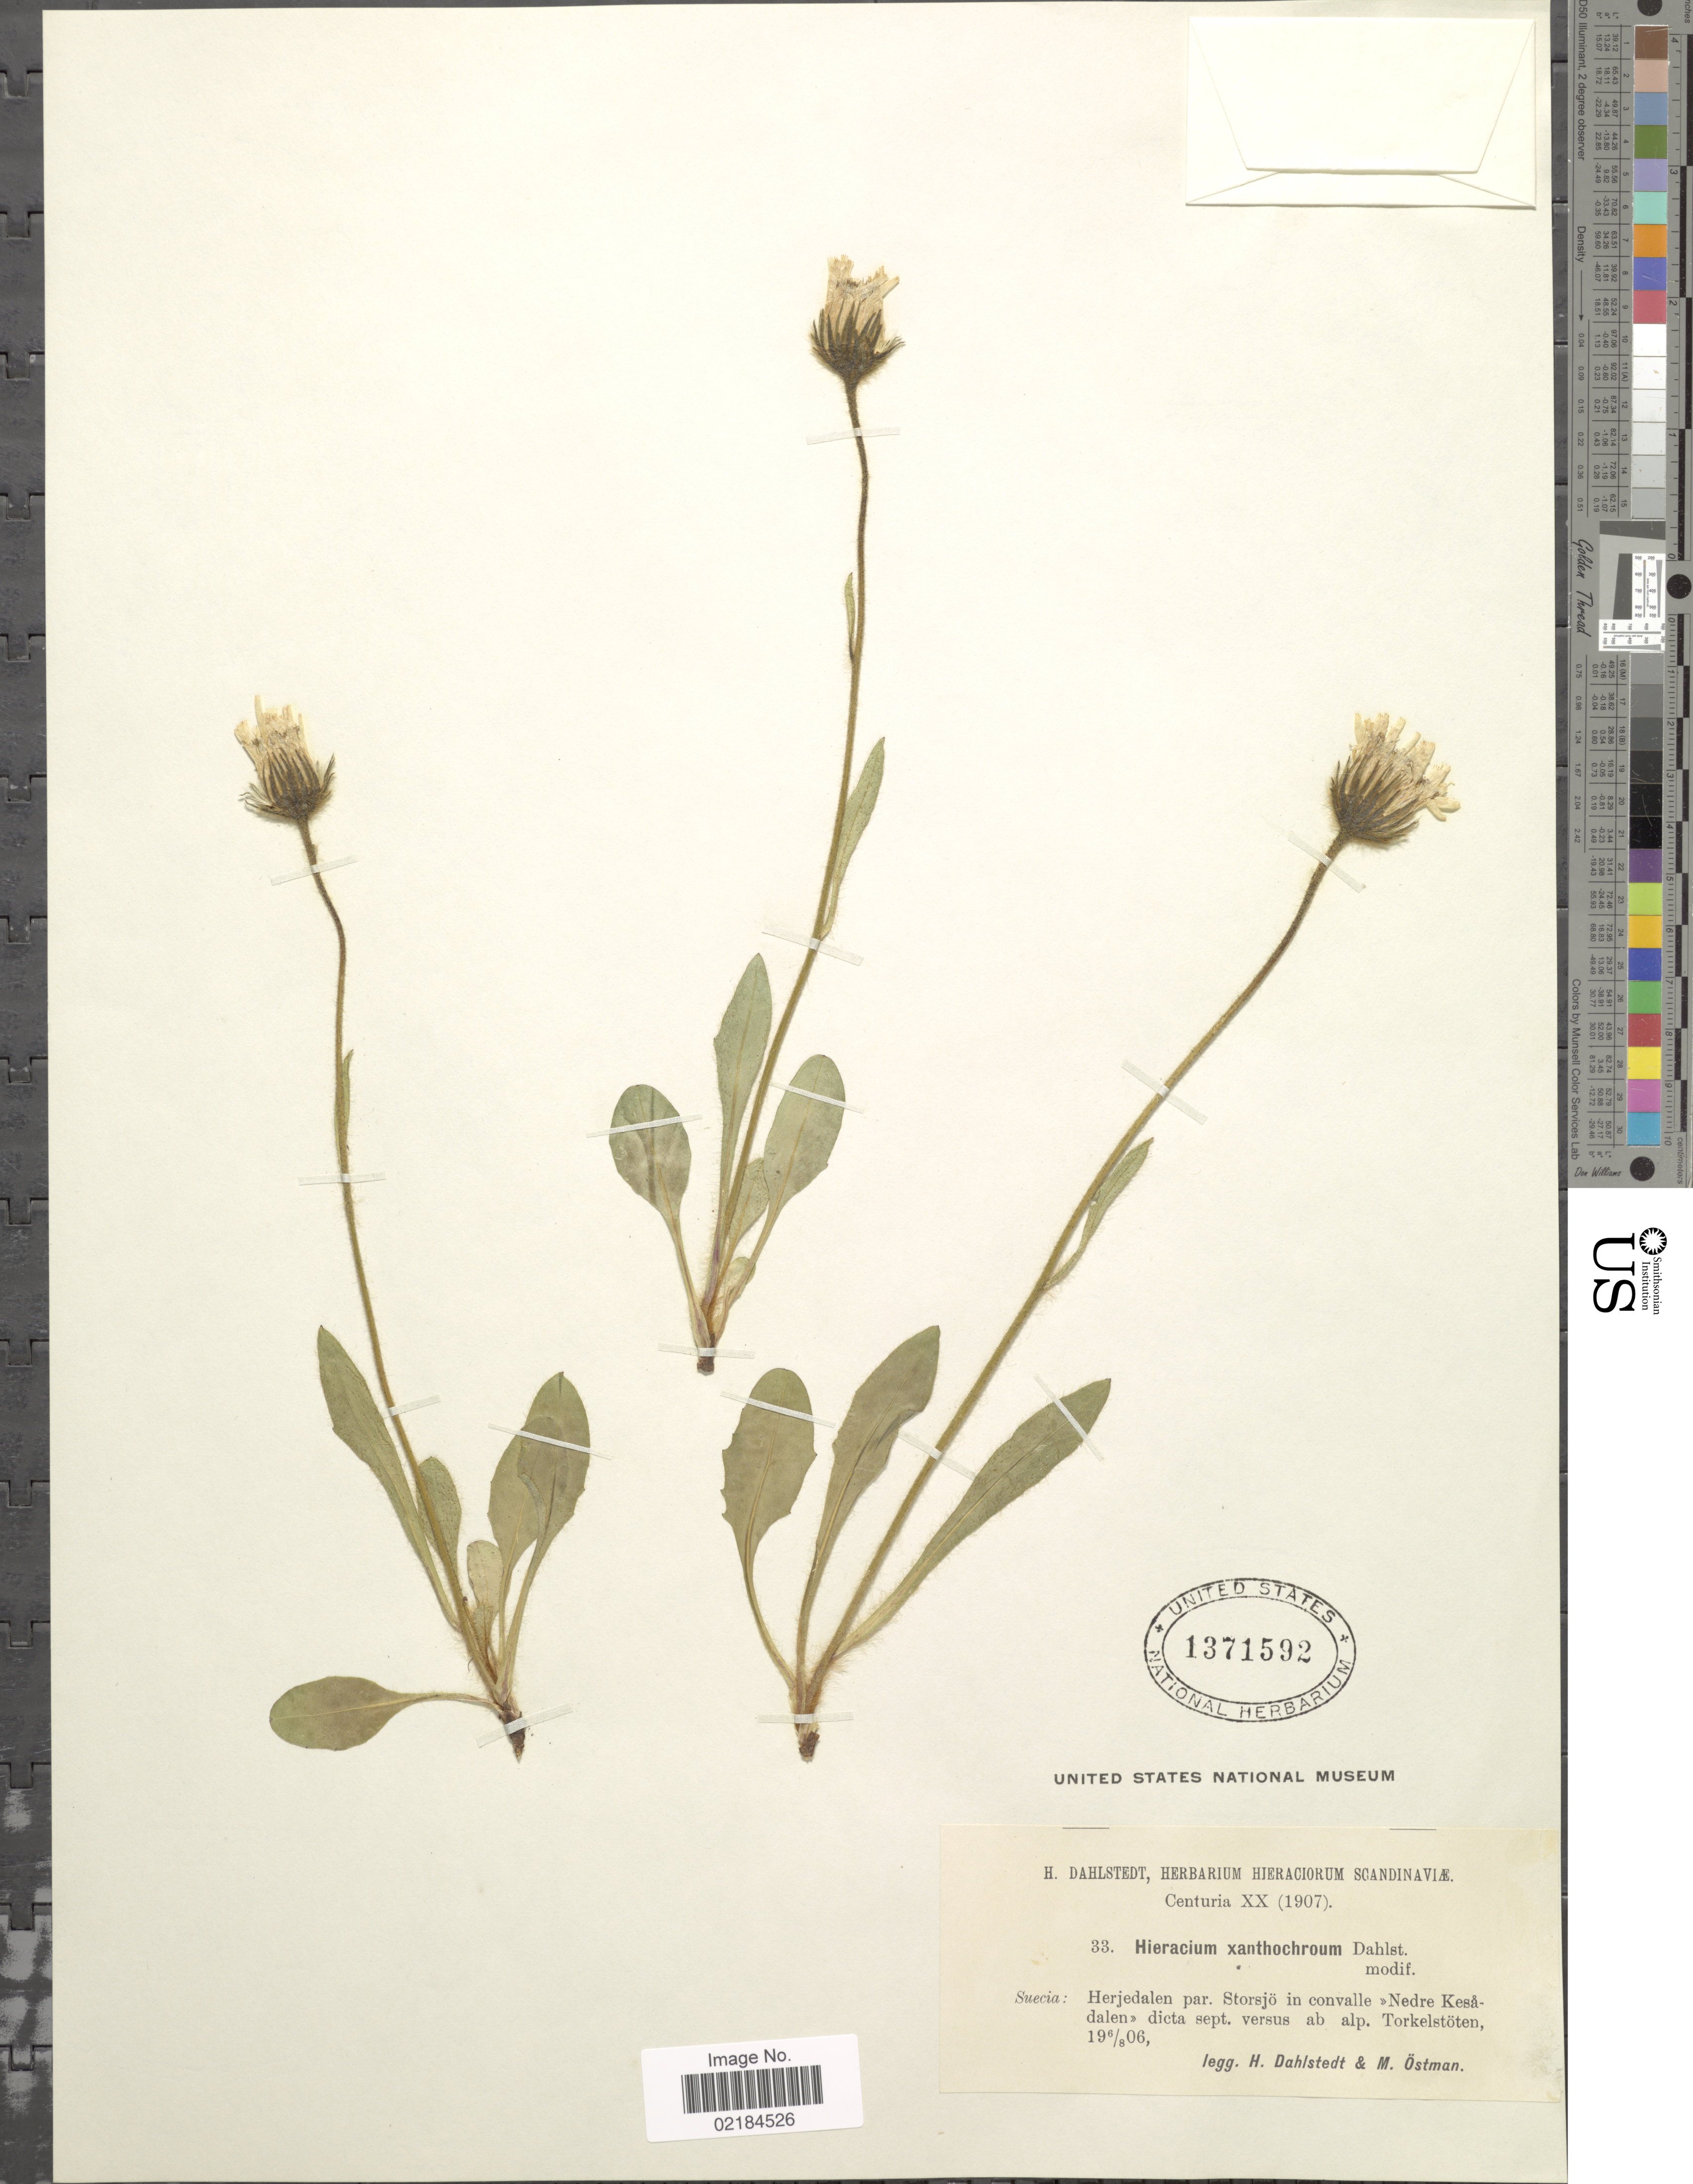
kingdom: Plantae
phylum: Tracheophyta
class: Magnoliopsida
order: Asterales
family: Asteraceae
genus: Hieracium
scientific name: Hieracium xanthochroum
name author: Dahlst. ex Omang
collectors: H. G. Dahlstedt & M. Östman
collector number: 33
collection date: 1906-08-06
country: Sweden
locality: Suecia: Herjedalen par. Storsjo in convalle, Nedre Kesadalen, dicta sept. versus ab alp. Torkelstoten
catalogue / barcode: US 1371592